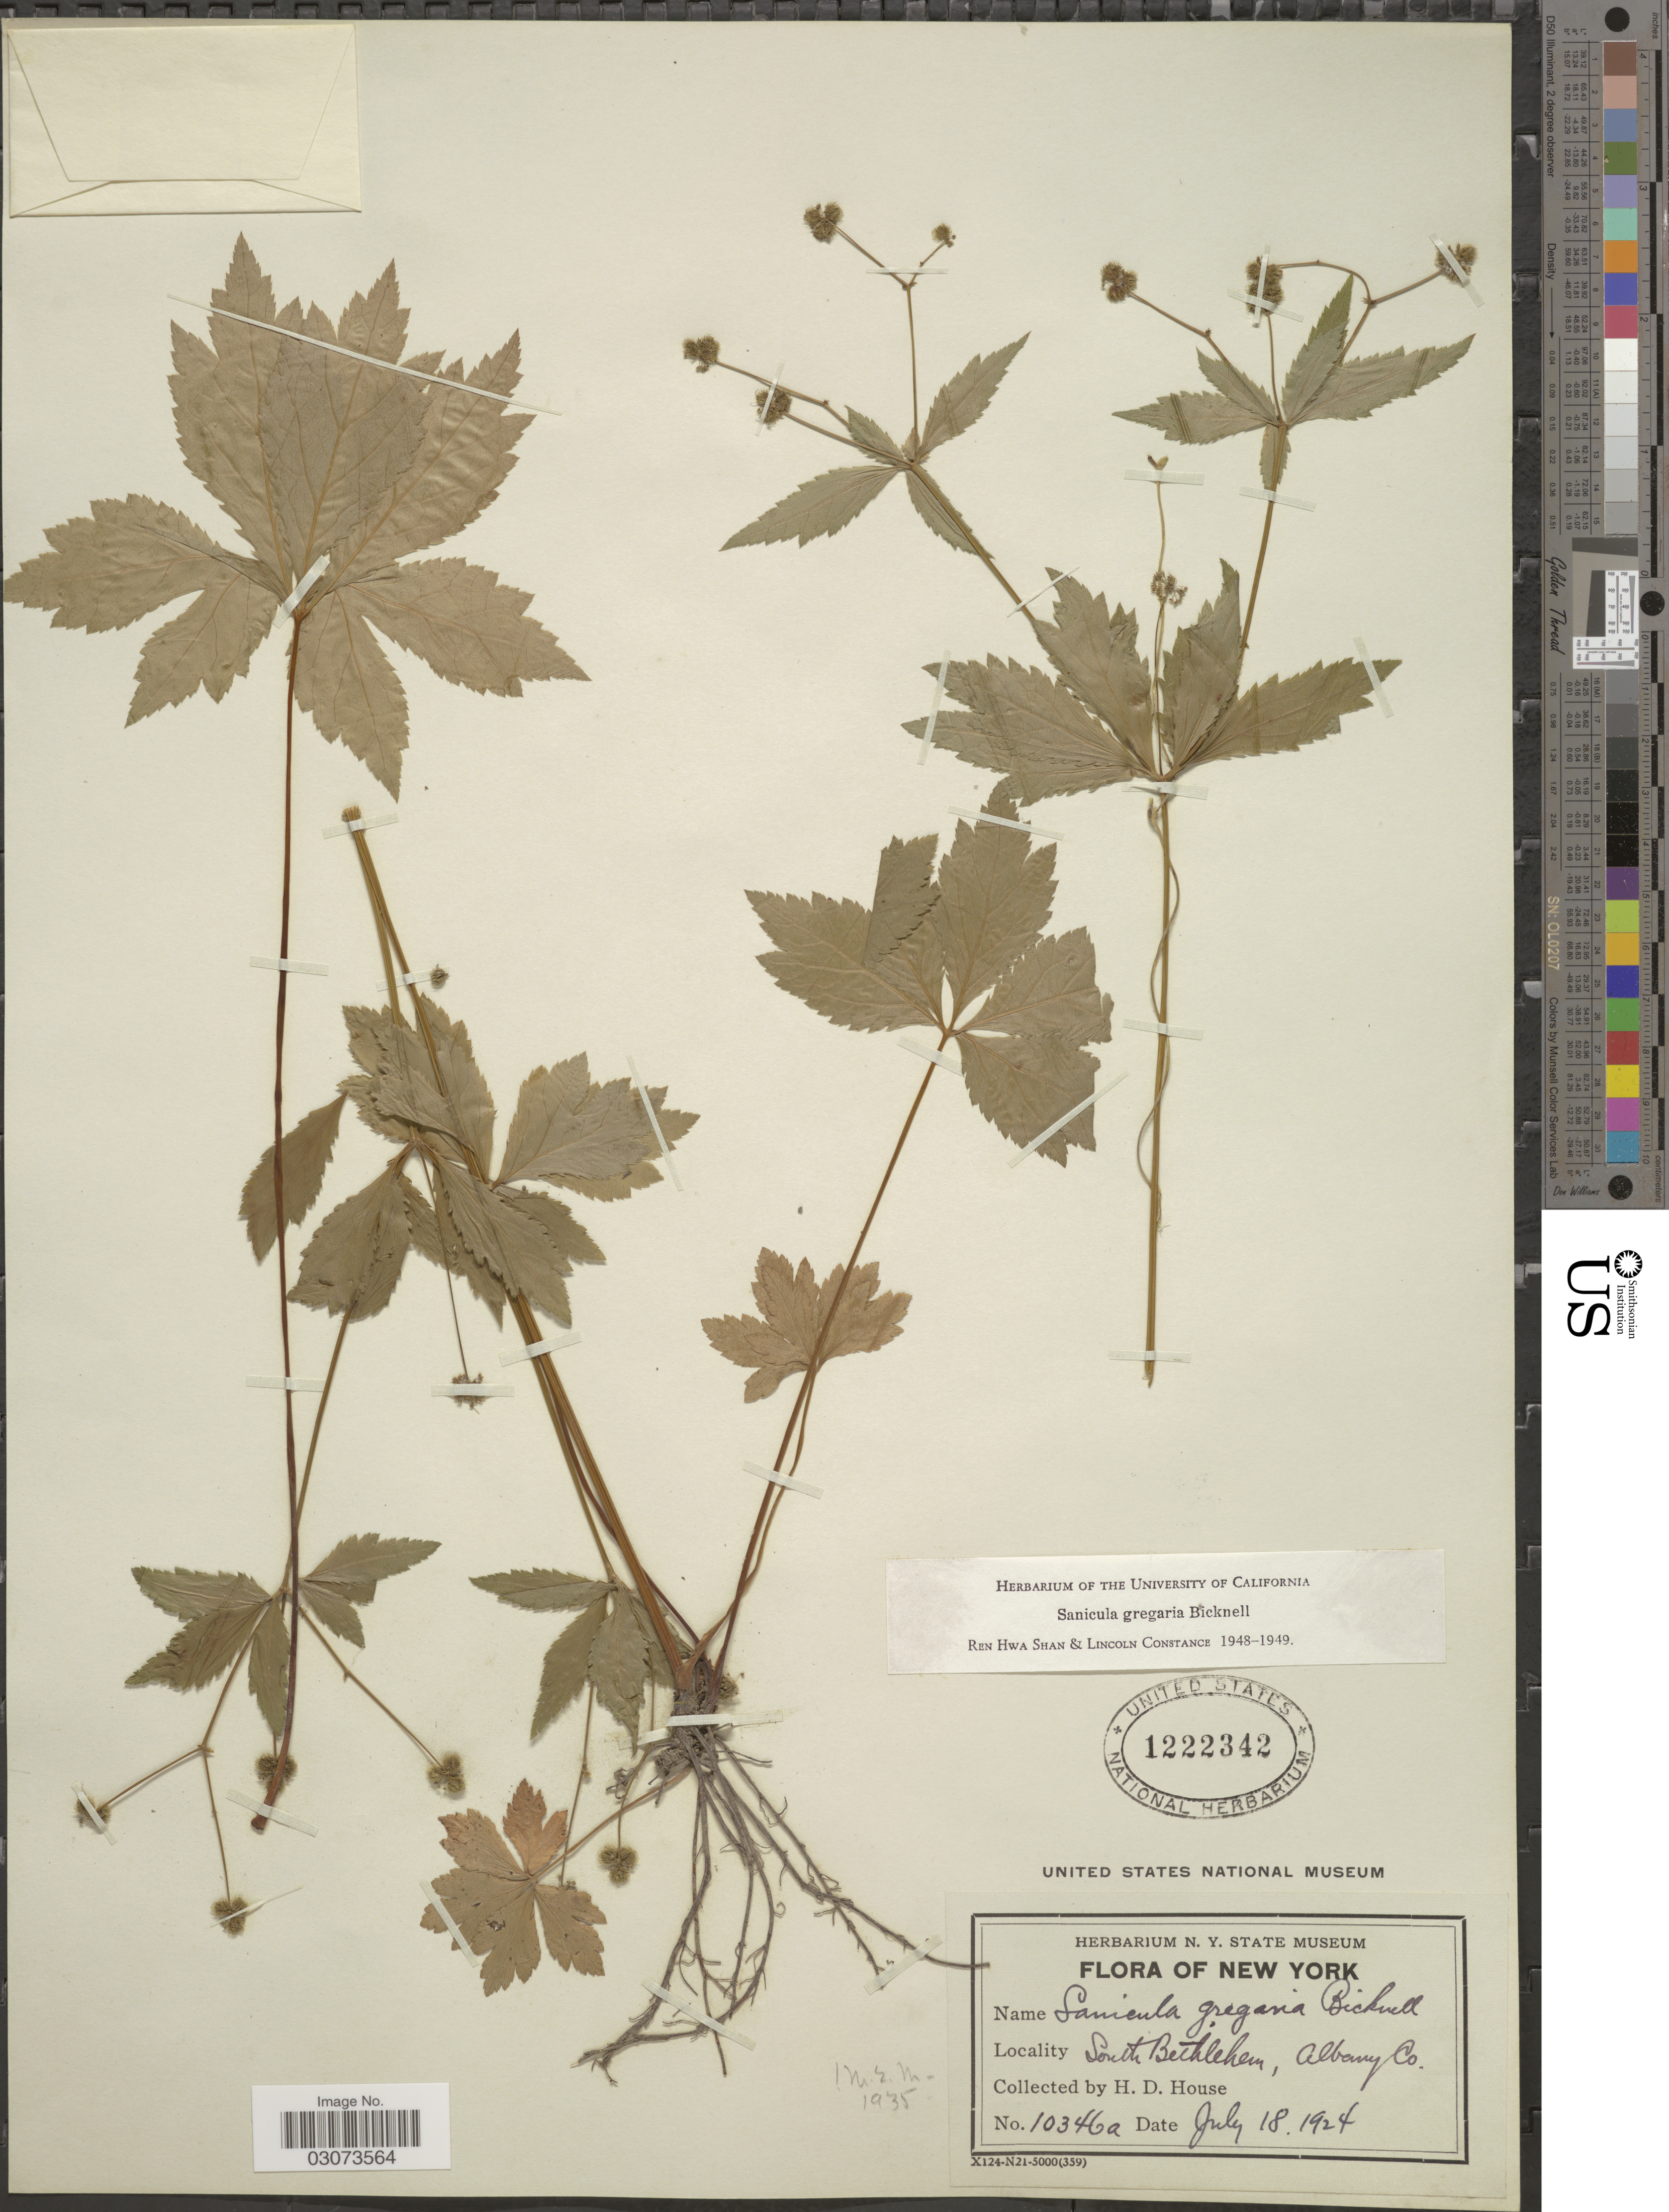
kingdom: Plantae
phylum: Tracheophyta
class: Magnoliopsida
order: Apiales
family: Apiaceae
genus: Sanicula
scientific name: Sanicula gregaria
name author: E.P. Bicknell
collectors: H. D. House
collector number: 10346a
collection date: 1924-07-18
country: United States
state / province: New York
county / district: Albany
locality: South Bethlehem, Albany Co.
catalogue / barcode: US 1222342